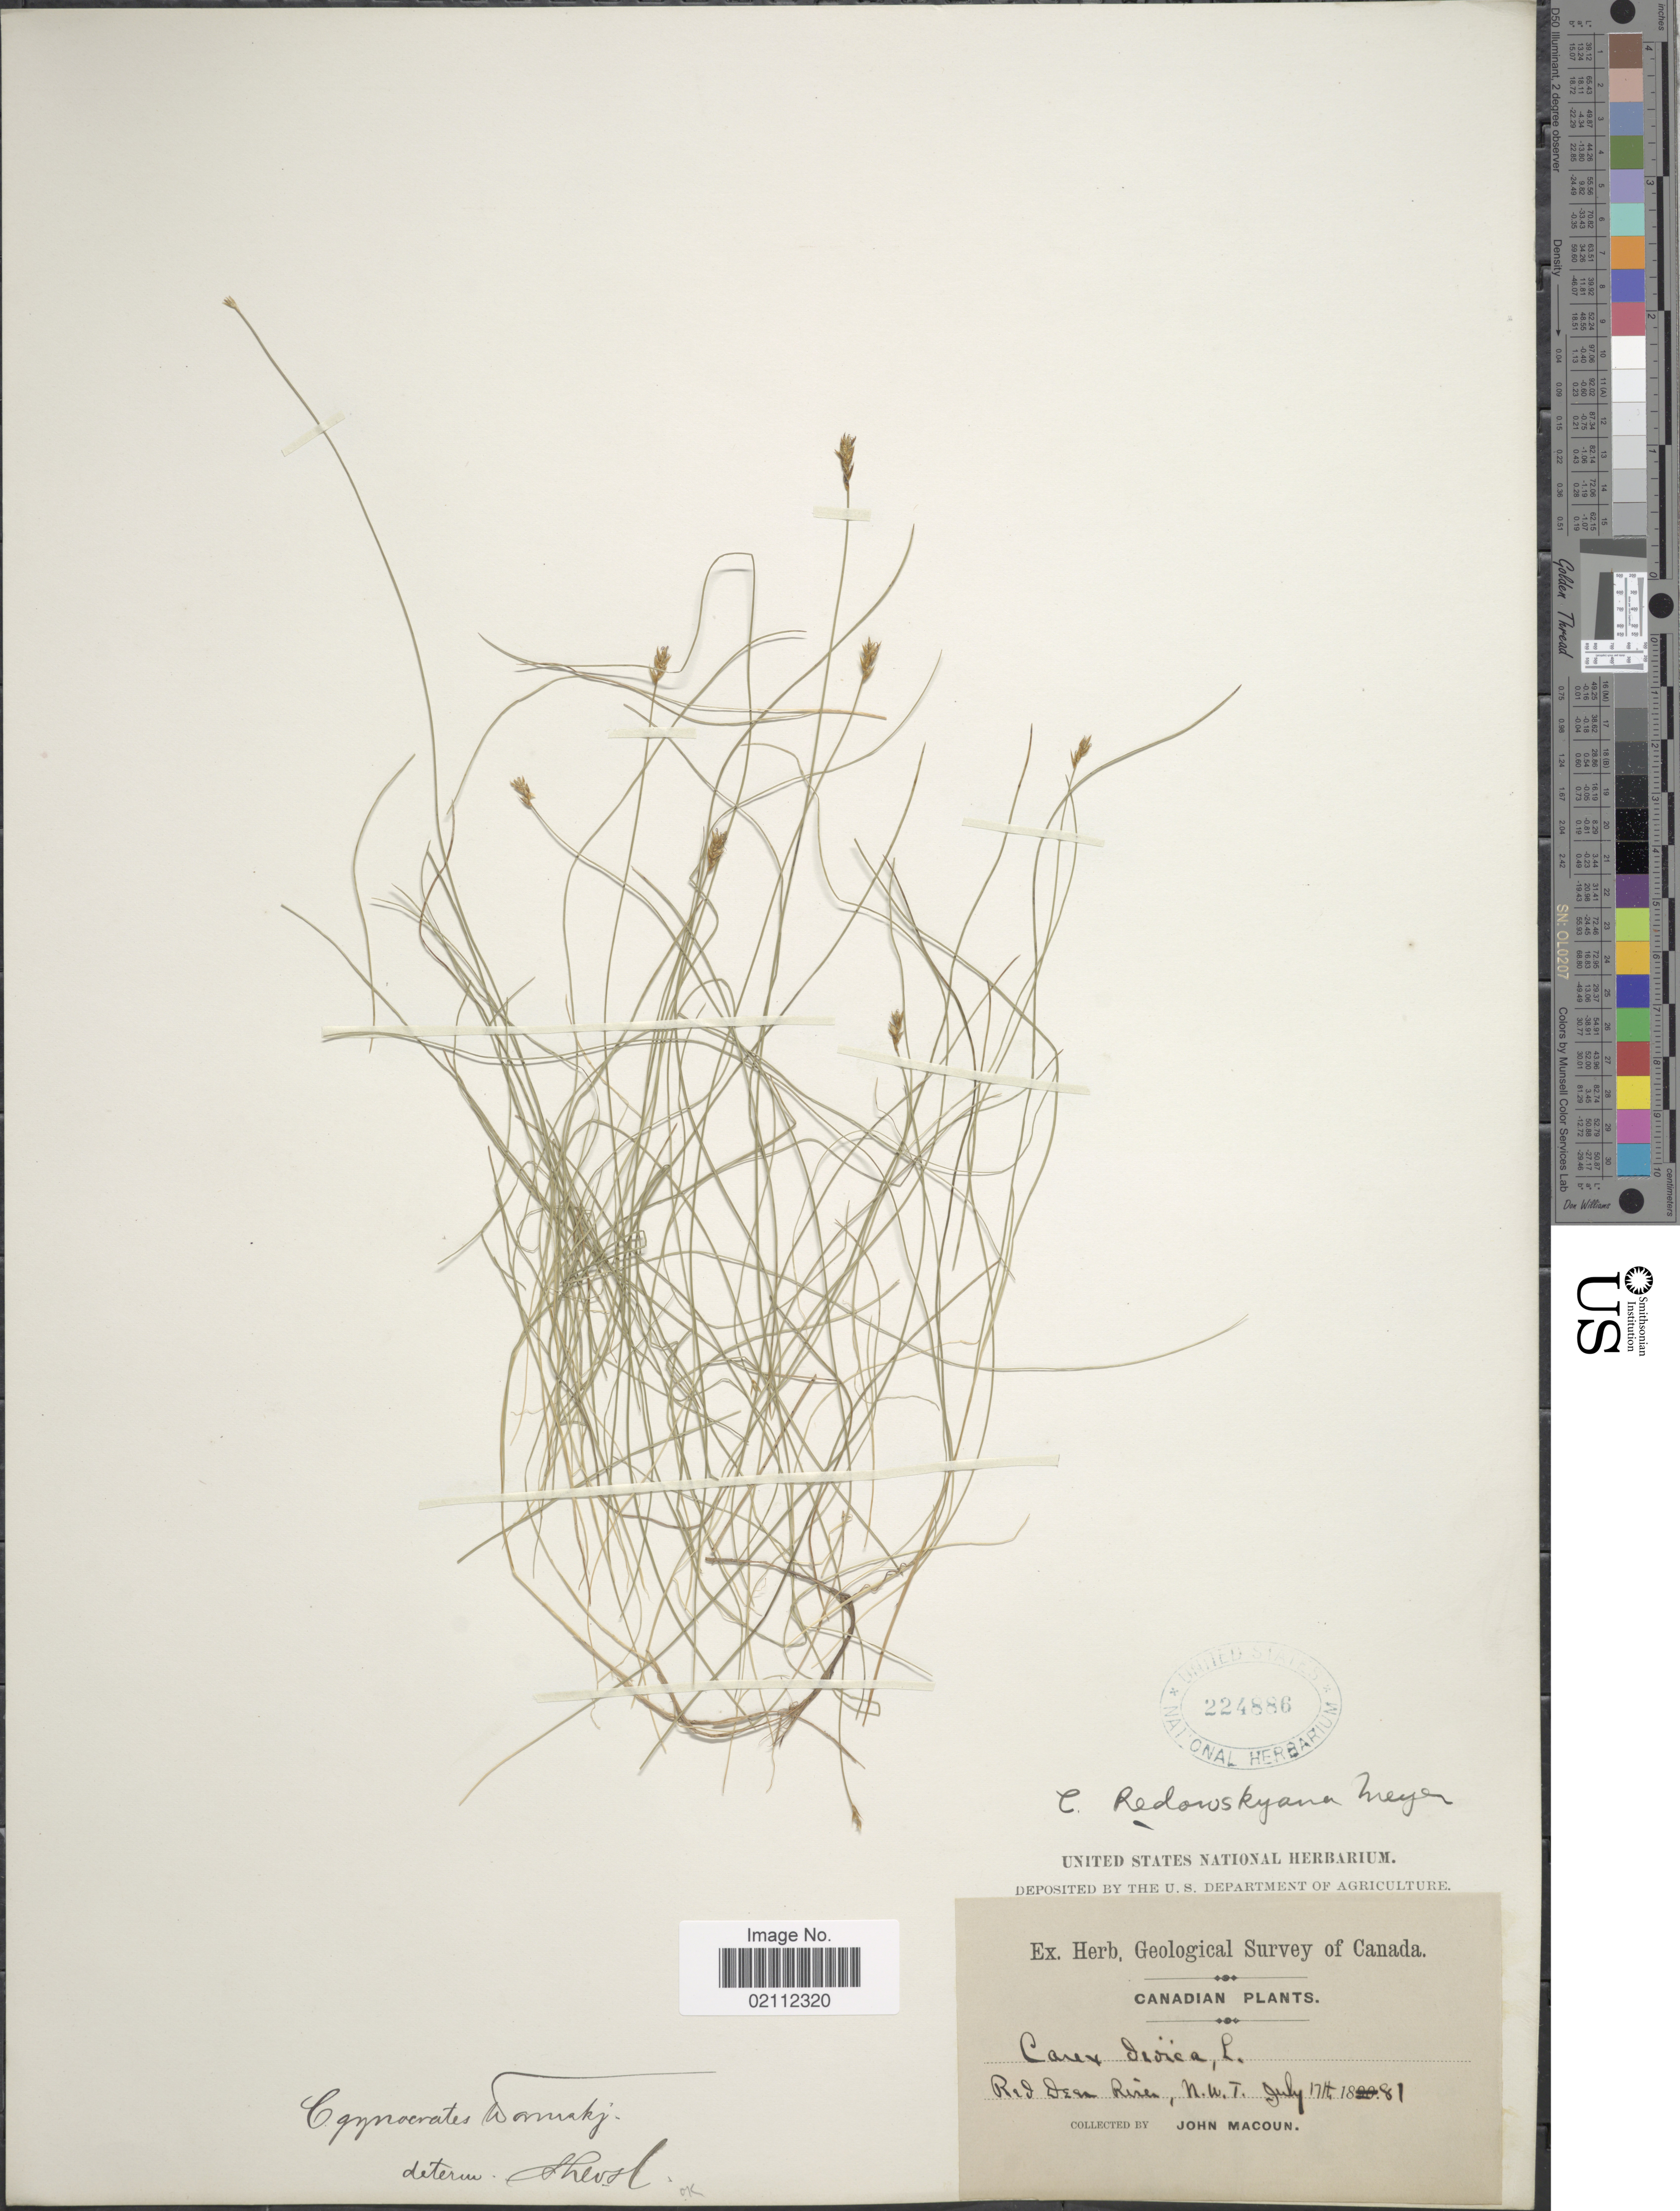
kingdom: Plantae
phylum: Tracheophyta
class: Liliopsida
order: Poales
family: Cyperaceae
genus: Carex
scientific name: Carex nardina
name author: (Hornem.) Fr.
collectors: J. Macoun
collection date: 1881-07-17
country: Canada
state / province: Northwest Territories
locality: Red Deer River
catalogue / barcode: US 224886